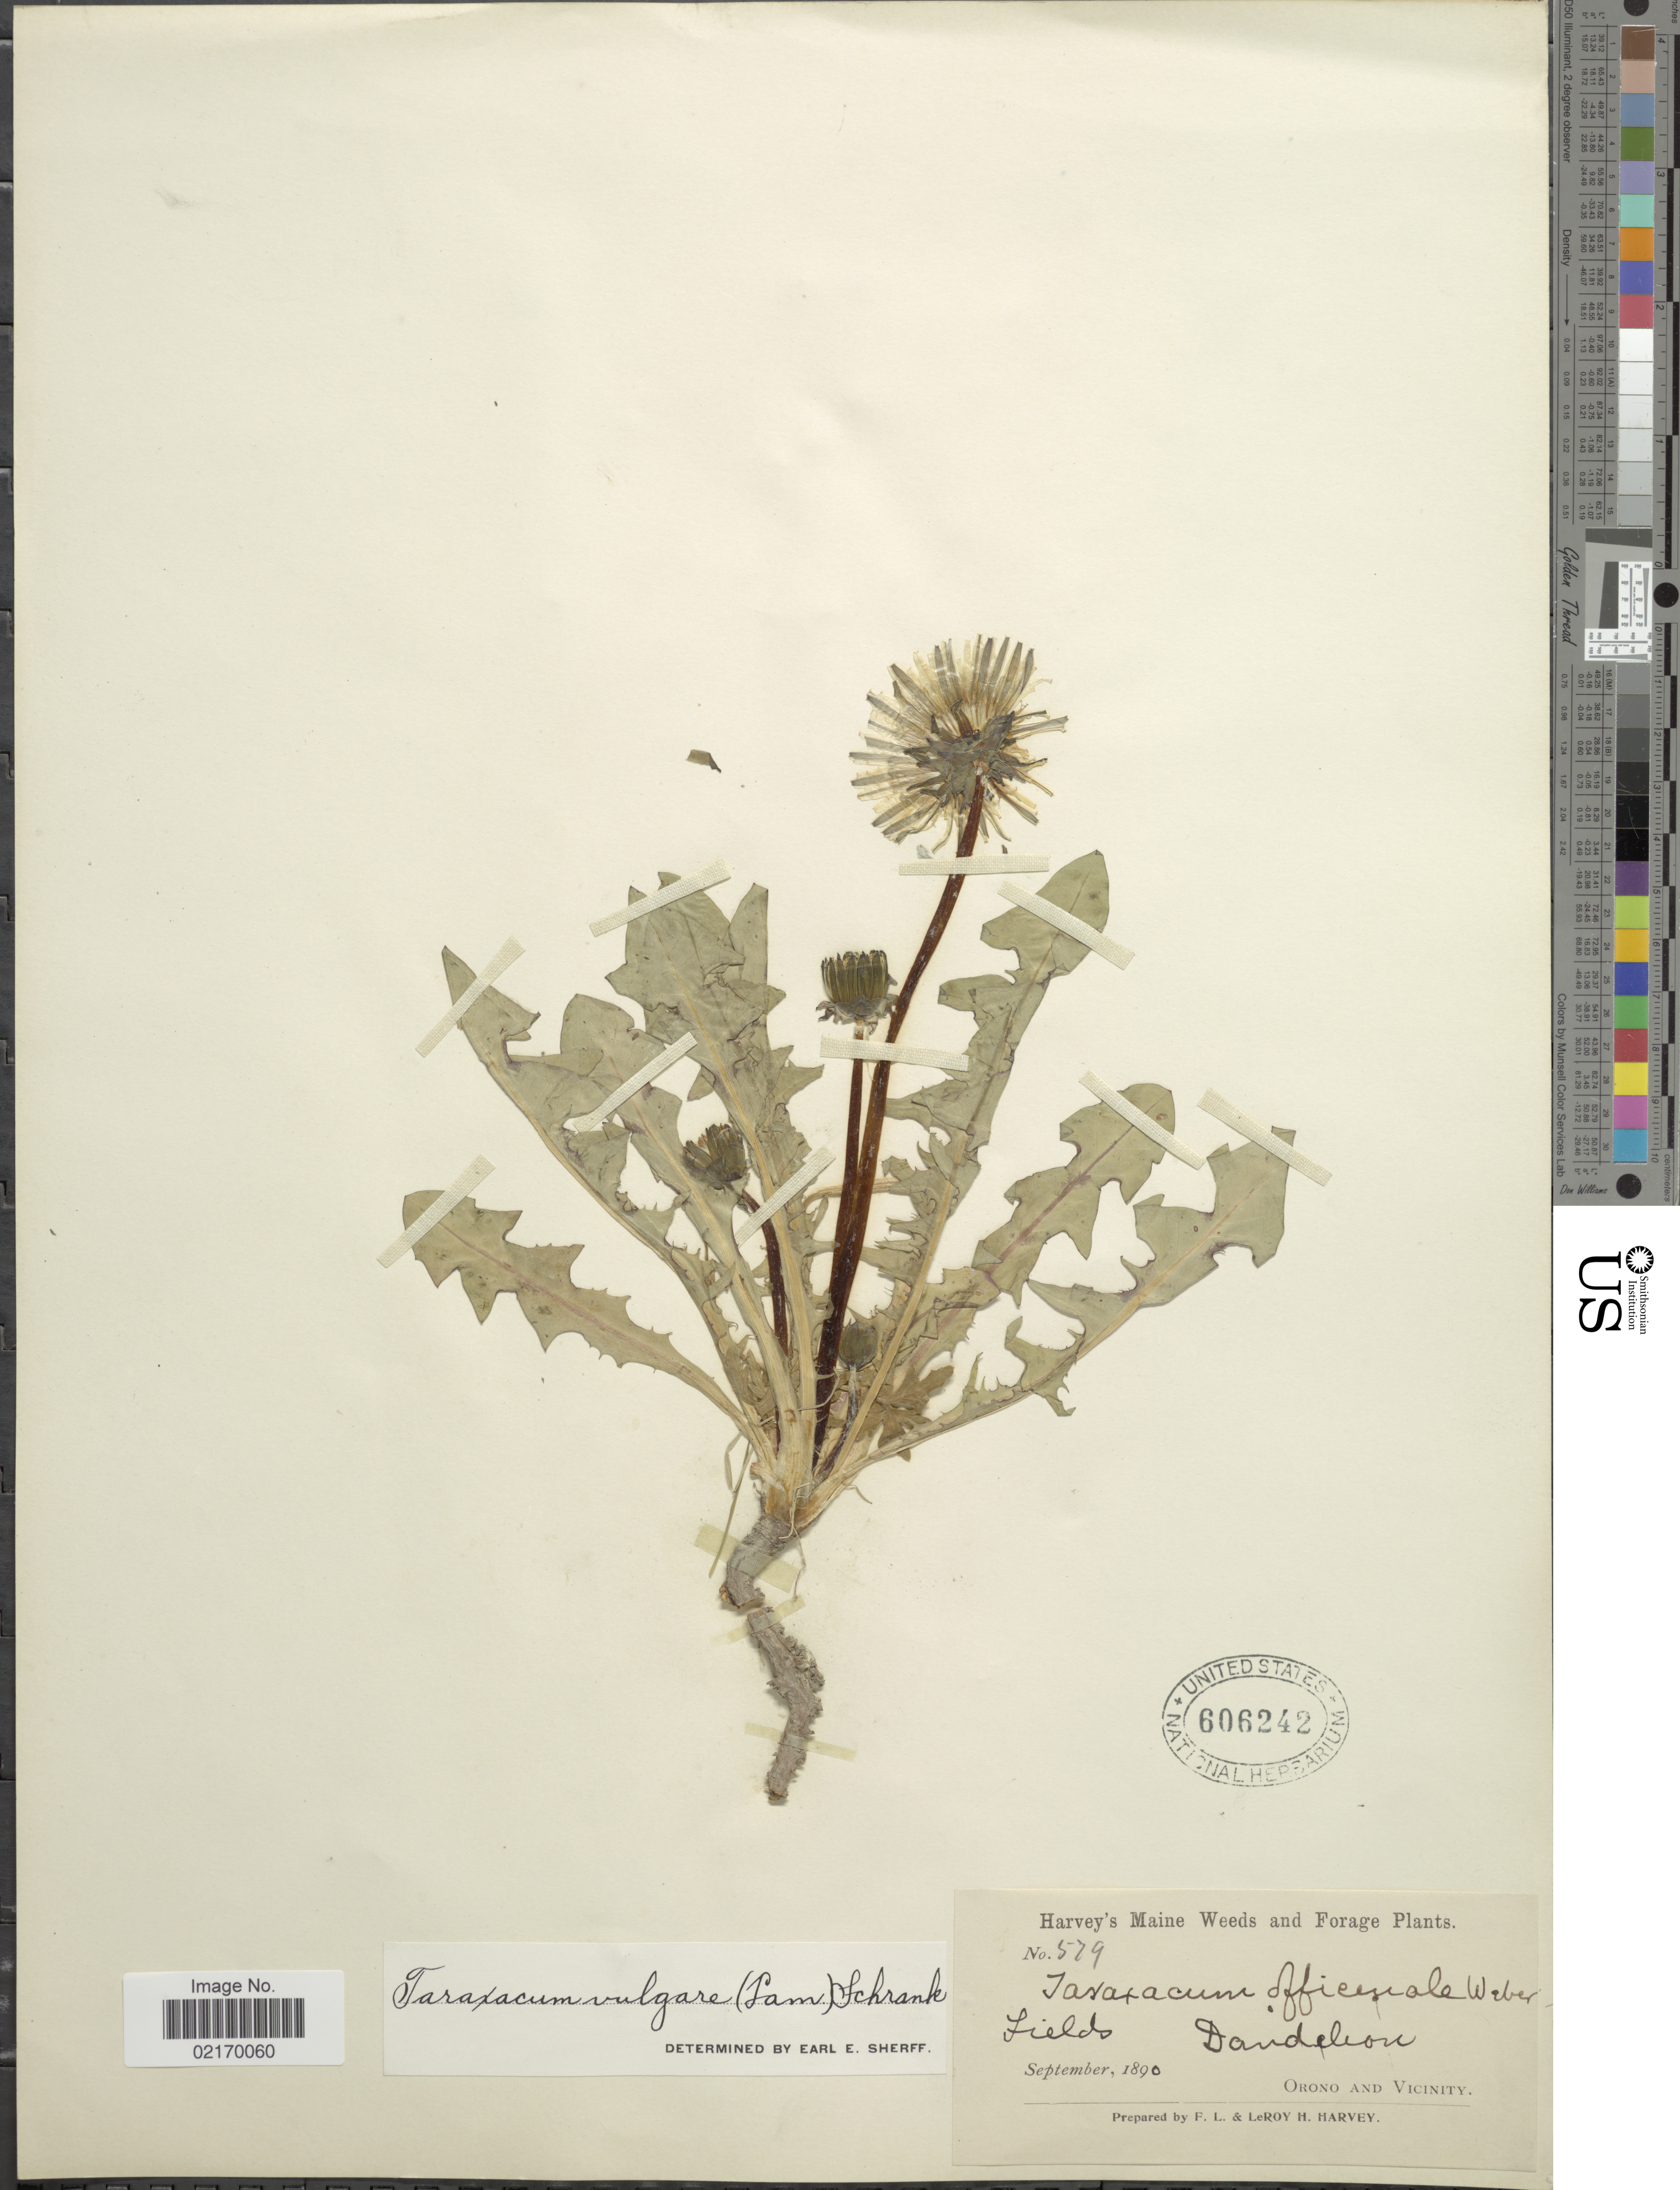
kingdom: Plantae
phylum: Tracheophyta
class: Magnoliopsida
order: Asterales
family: Asteraceae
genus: Taraxacum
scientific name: Taraxacum officinale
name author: G.H. Weber ex F.H. Wigg.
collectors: F. L. Harvey & L. H. Harvey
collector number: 529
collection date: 1890-09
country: United States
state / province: Maine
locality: Harvey's Maine and Forage, fields, Orono and vicinity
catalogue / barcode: US 606242